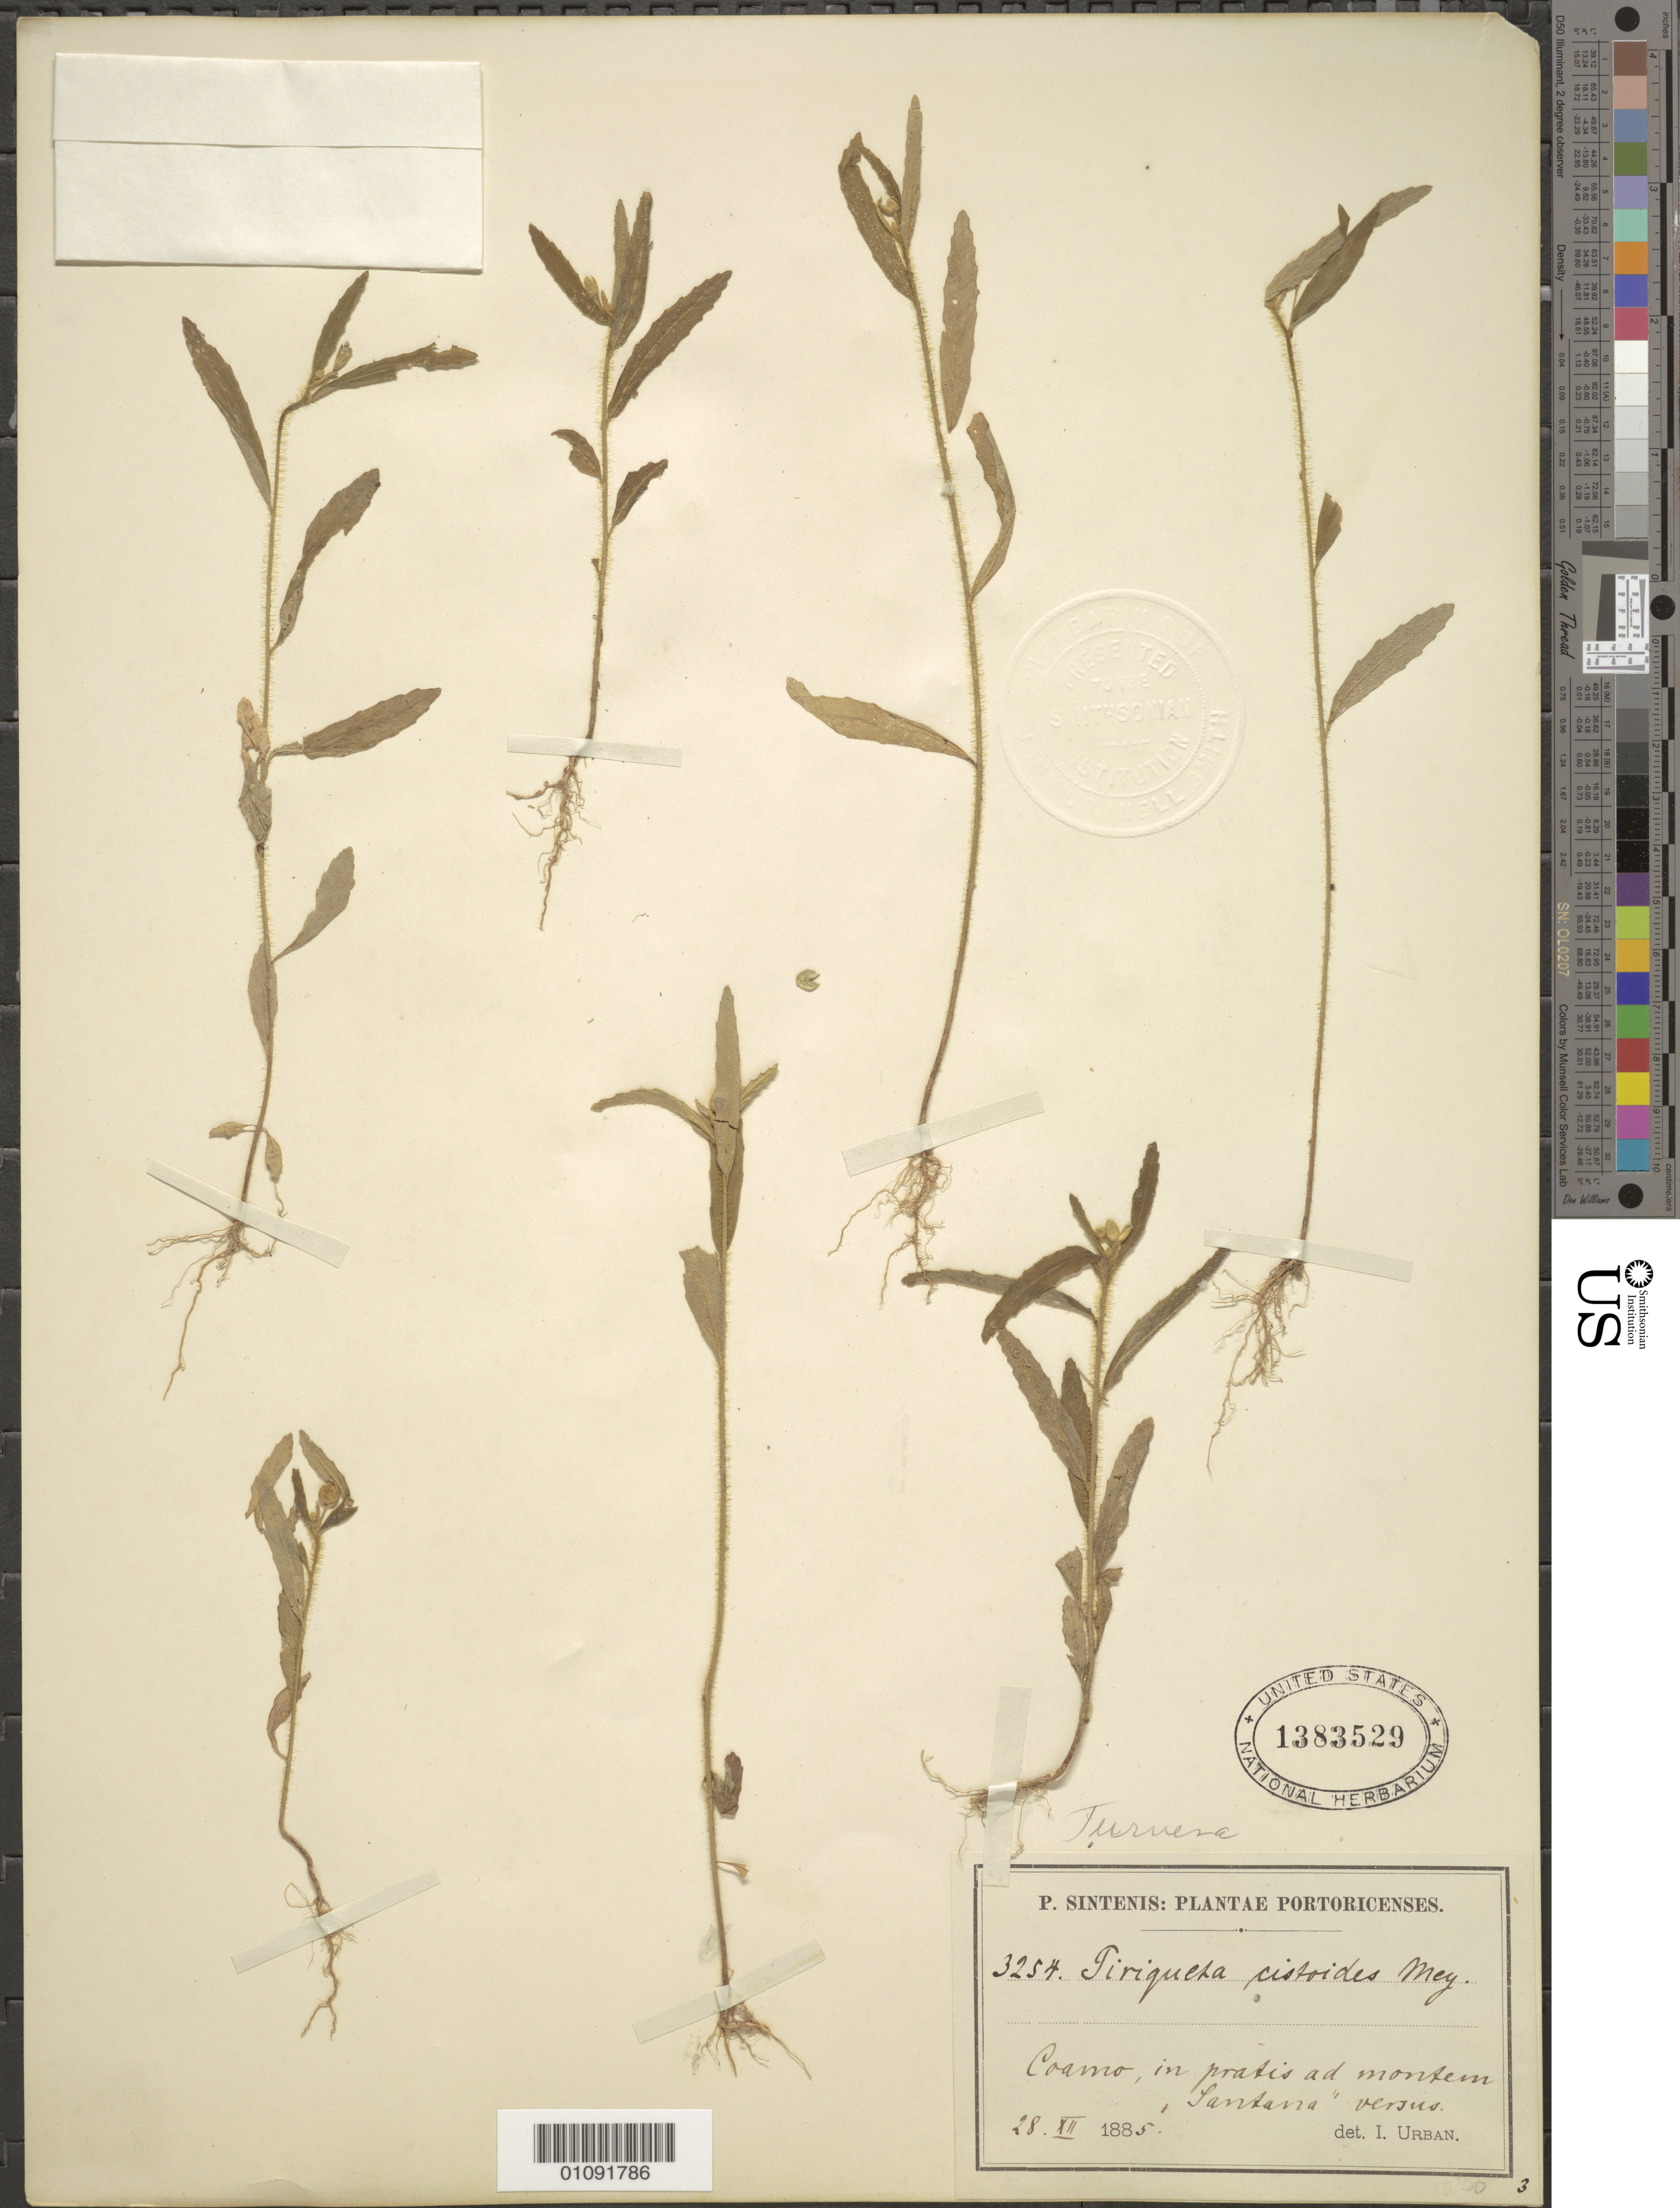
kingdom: Plantae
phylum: Tracheophyta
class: Magnoliopsida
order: Malpighiales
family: Turneraceae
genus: Piriqueta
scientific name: Piriqueta cistoides subsp. cistoides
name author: (L.) Griseb.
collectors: P. Sintenis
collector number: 3254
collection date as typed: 28 Jun 1885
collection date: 1885-06-28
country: Cuba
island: Cuba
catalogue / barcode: US 1383529